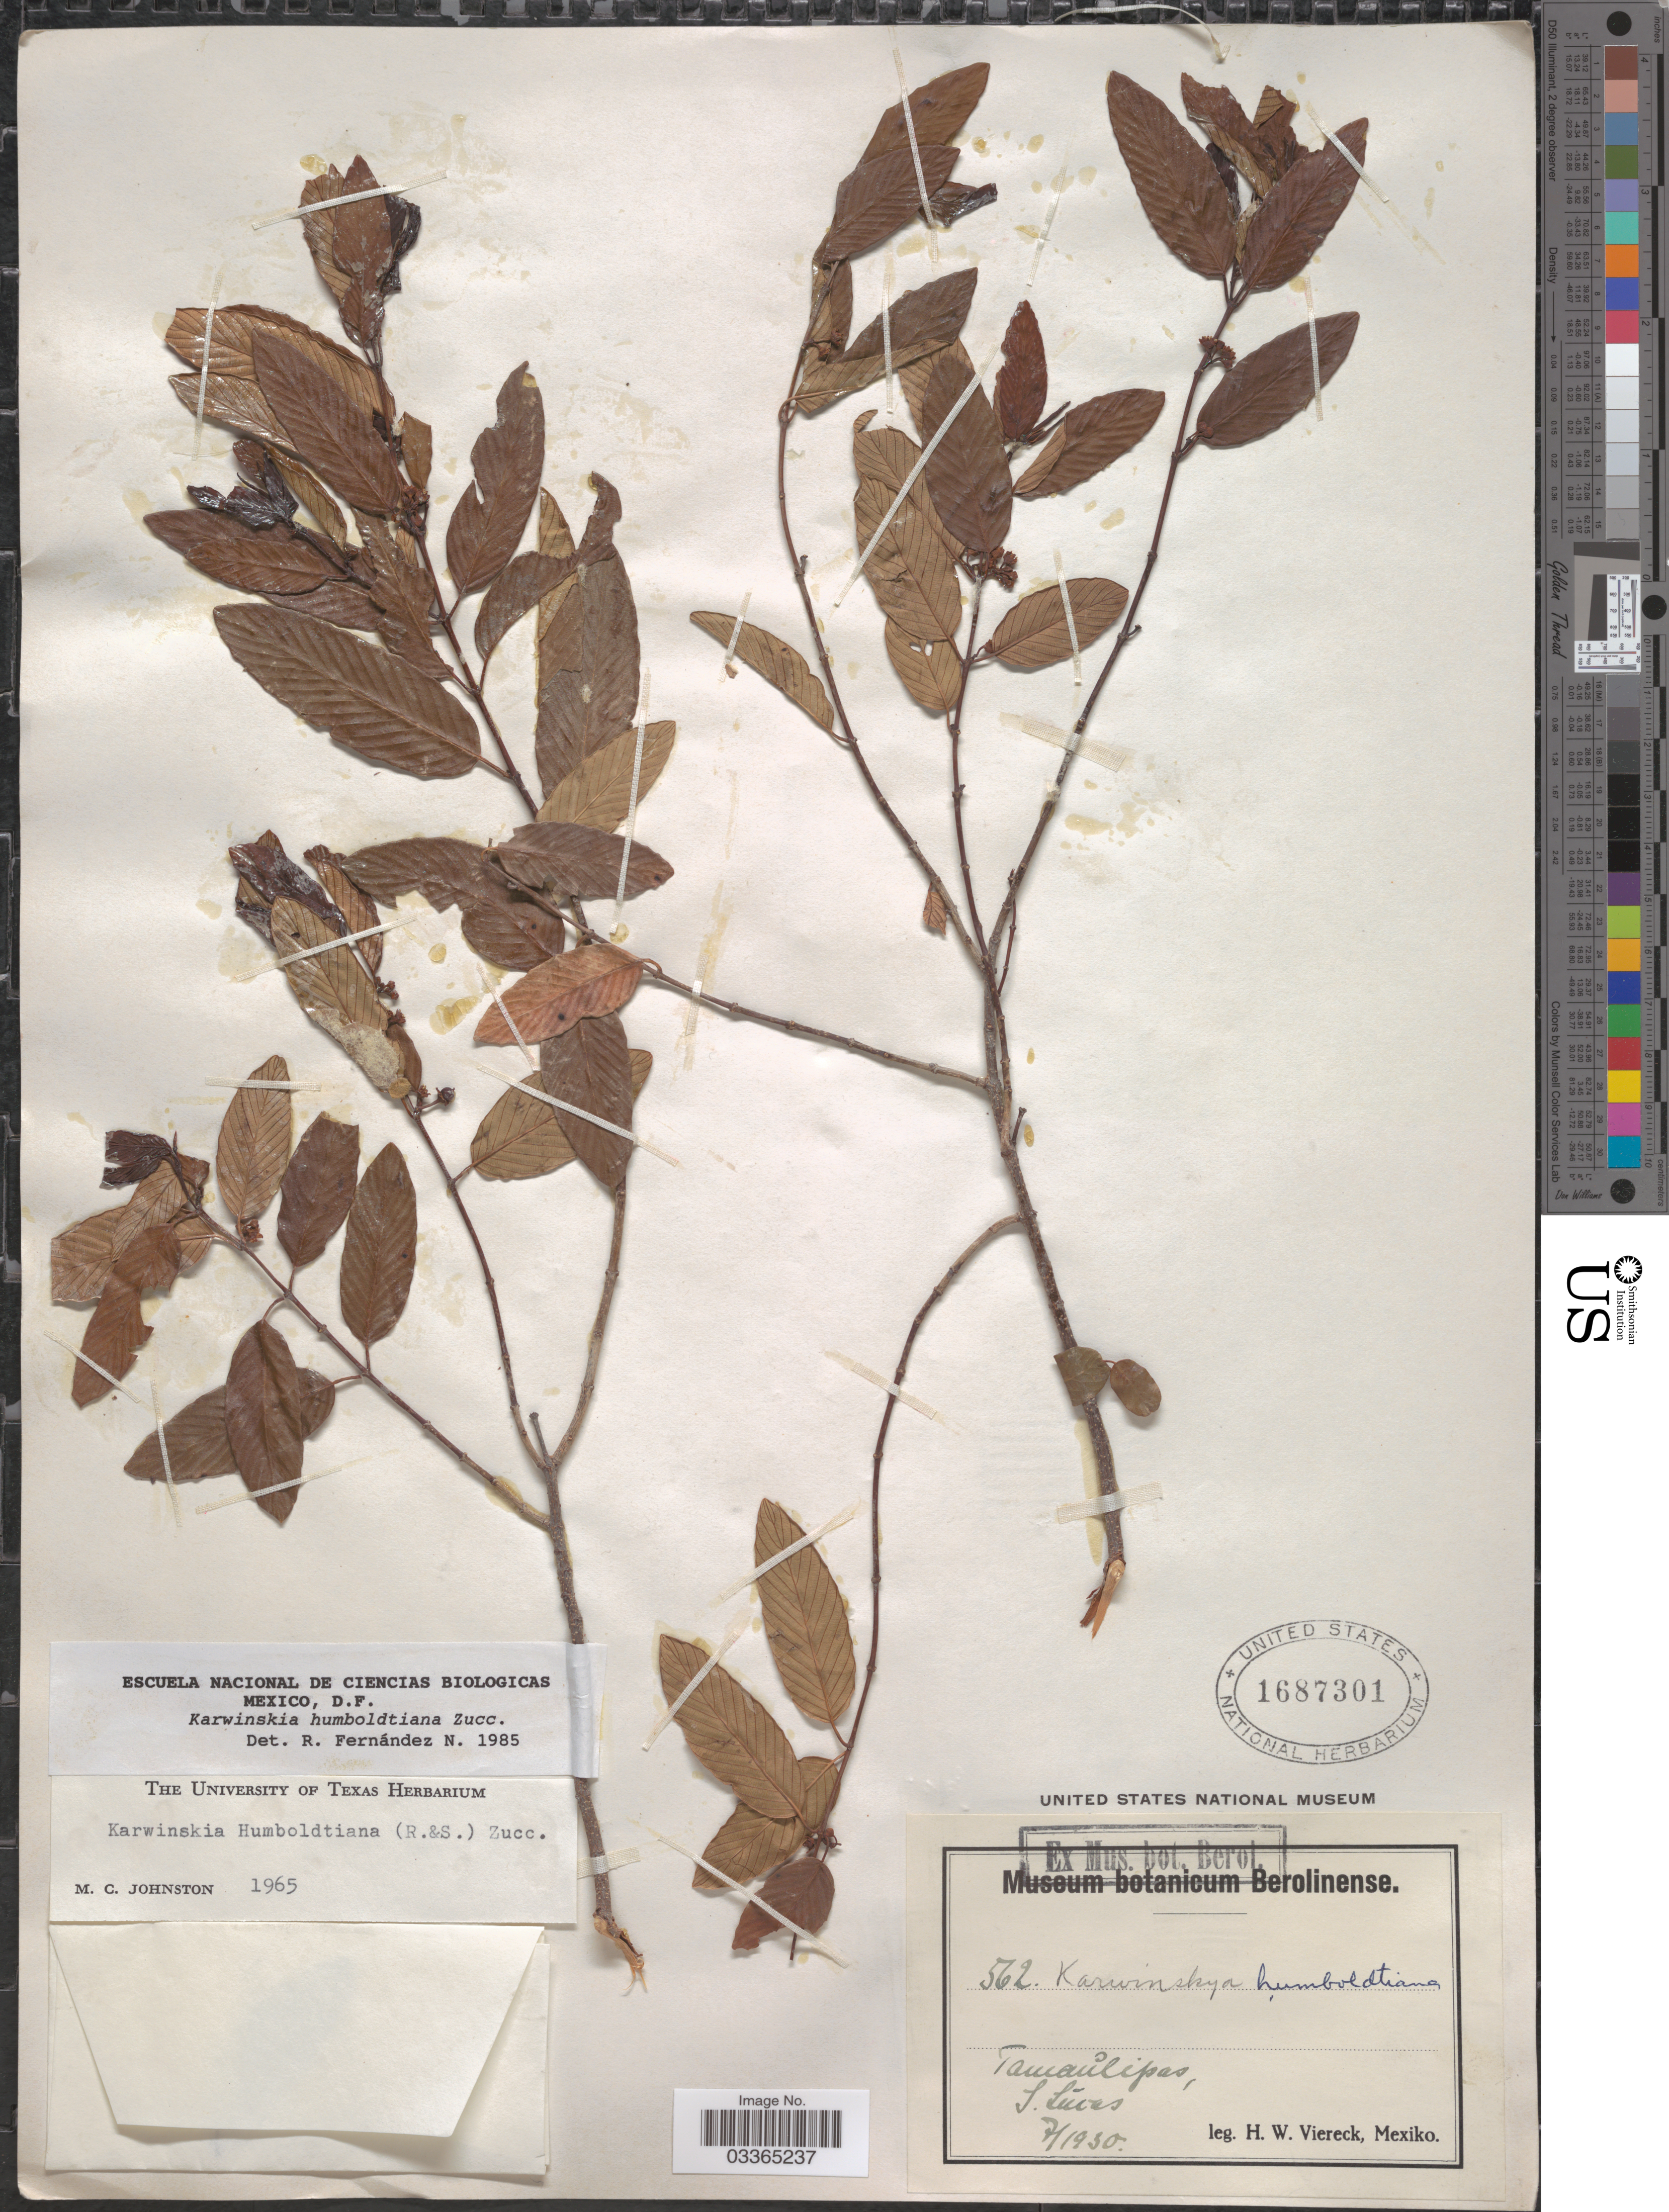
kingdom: Plantae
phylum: Tracheophyta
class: Magnoliopsida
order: Rosales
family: Rhamnaceae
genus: Karwinskia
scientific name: Karwinskia humboldtiana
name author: (Schult.) Zucc.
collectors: H. W. Viereck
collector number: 562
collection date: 1930-07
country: Mexico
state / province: Tamaulipas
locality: S. Lúcas.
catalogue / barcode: US 1687301